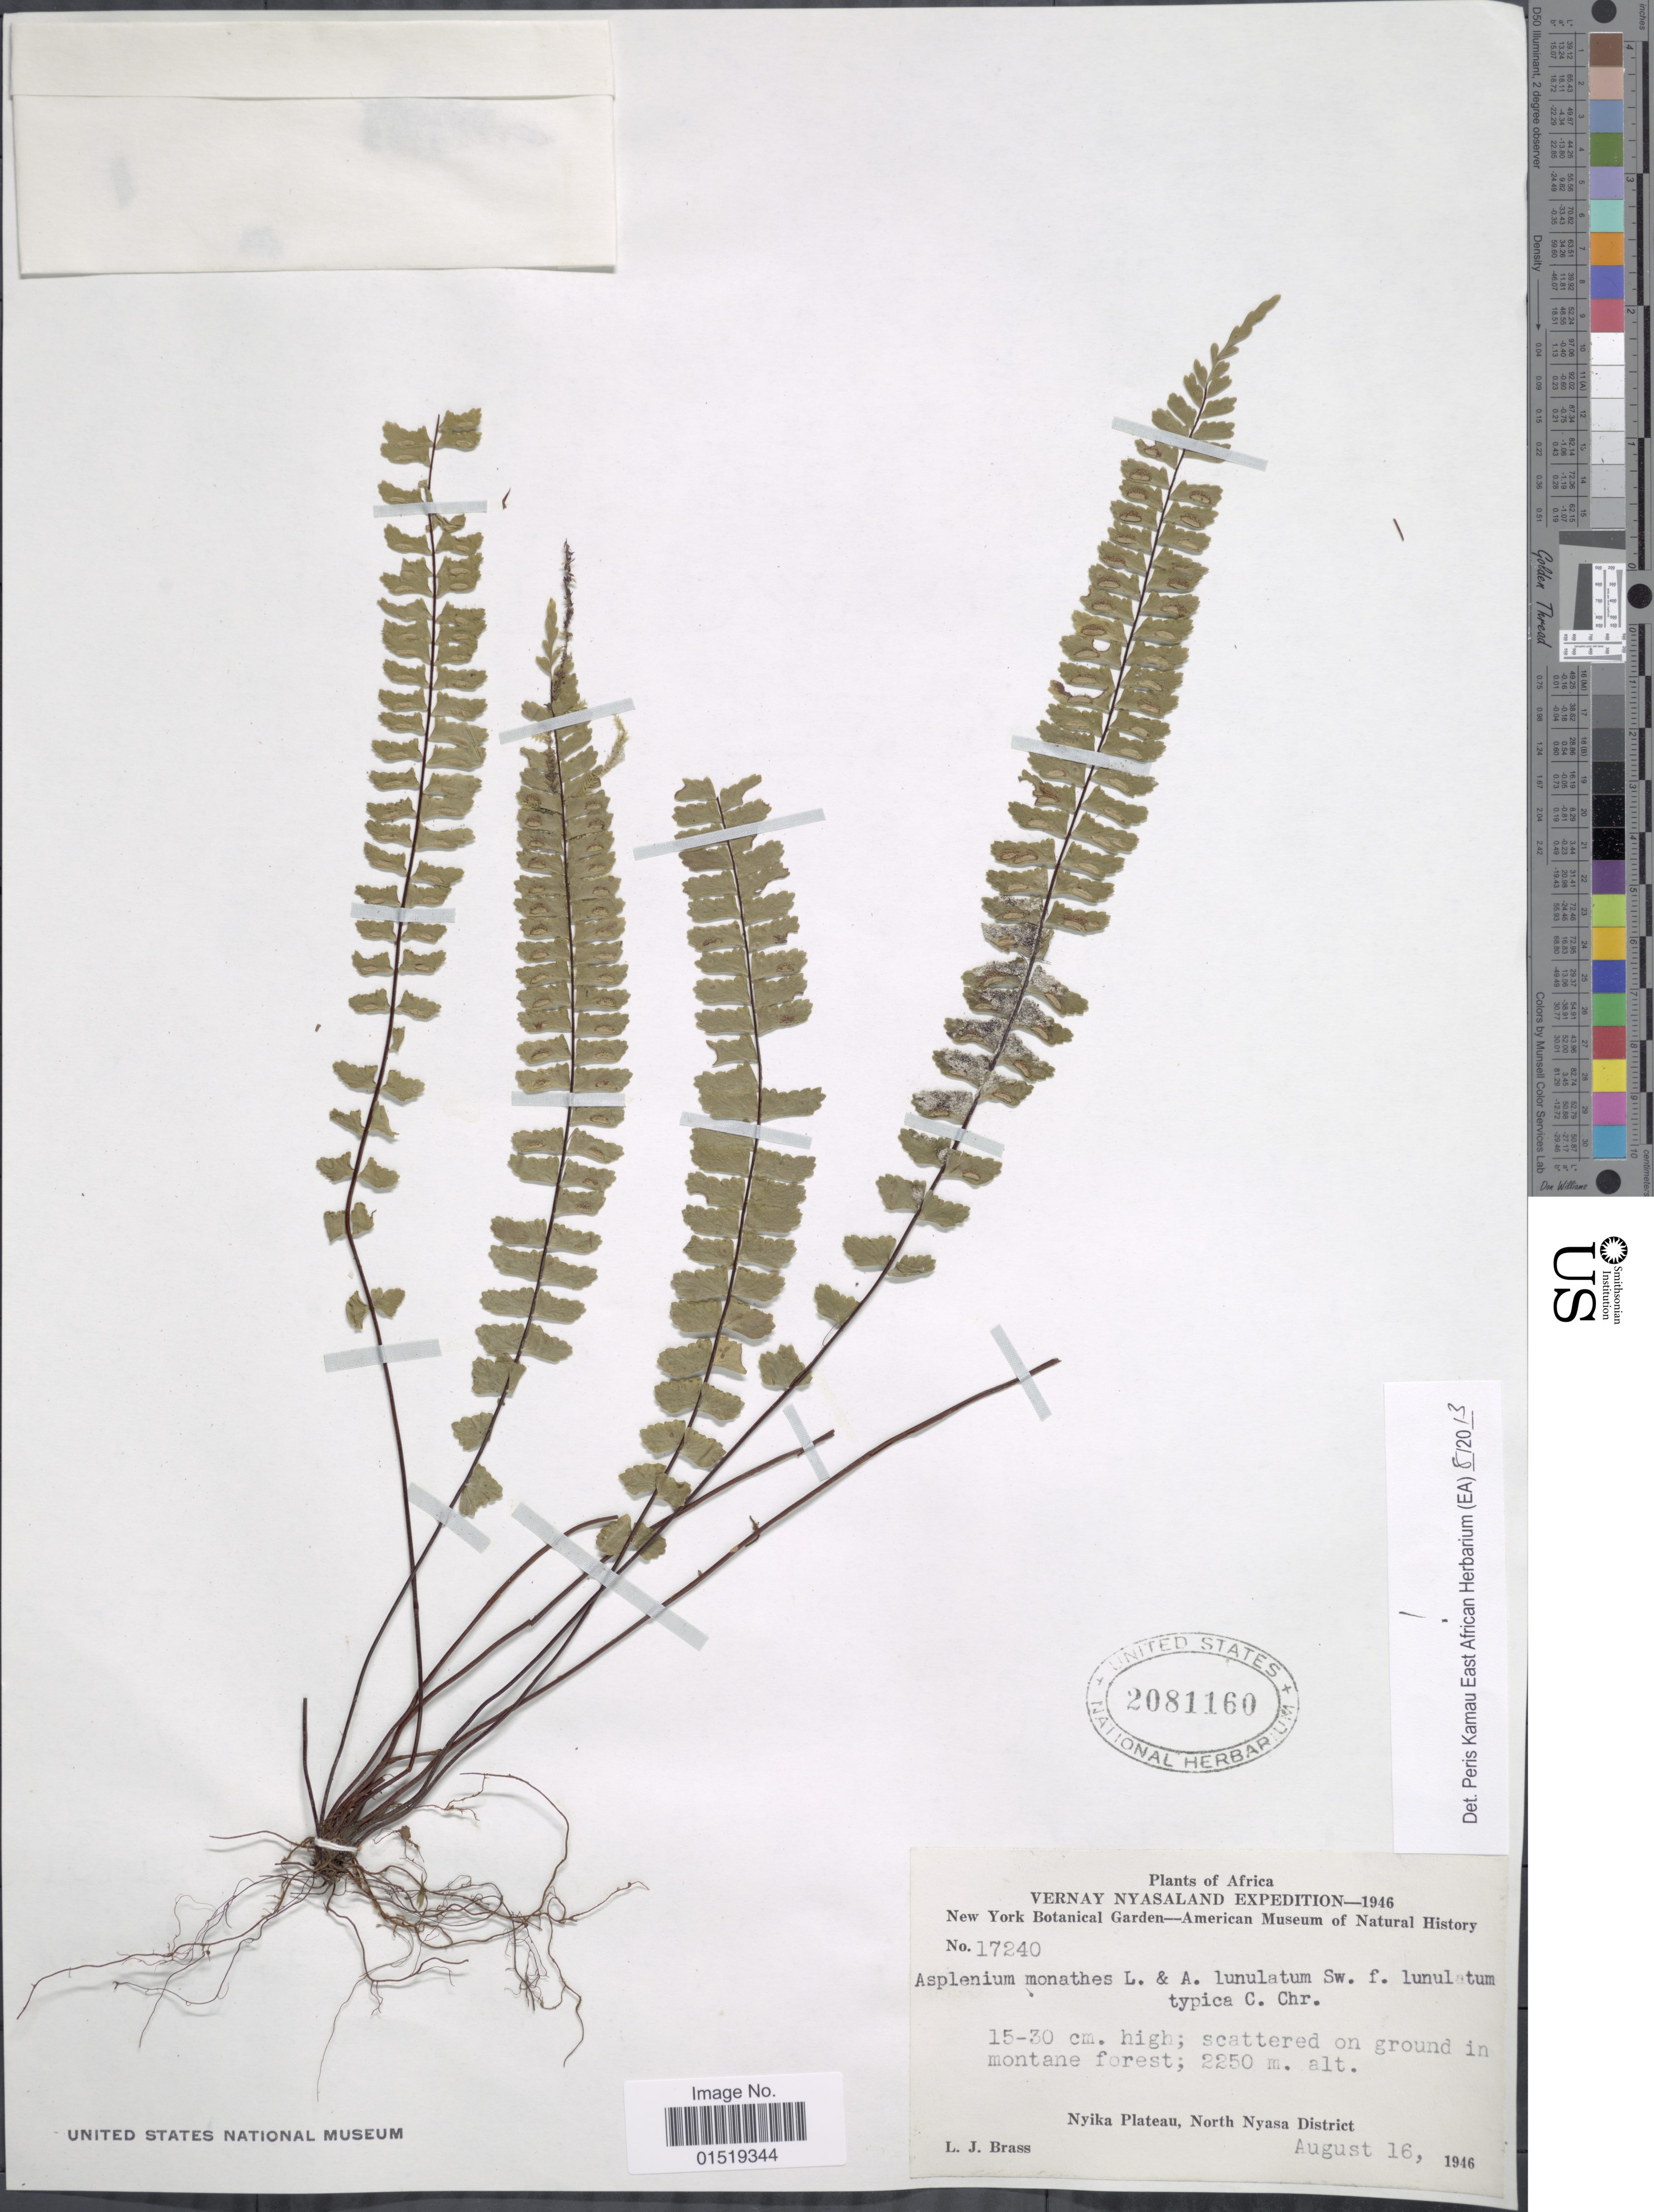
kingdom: Plantae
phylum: Tracheophyta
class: Polypodiopsida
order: Polypodiales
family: Aspleniaceae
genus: Asplenium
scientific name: Asplenium monanthes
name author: L.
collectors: L. J. Brass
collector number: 17240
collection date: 1946-08-16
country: Malawi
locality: Nyika Plateau, North Nyasa District.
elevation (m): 2250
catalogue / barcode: US 2081160